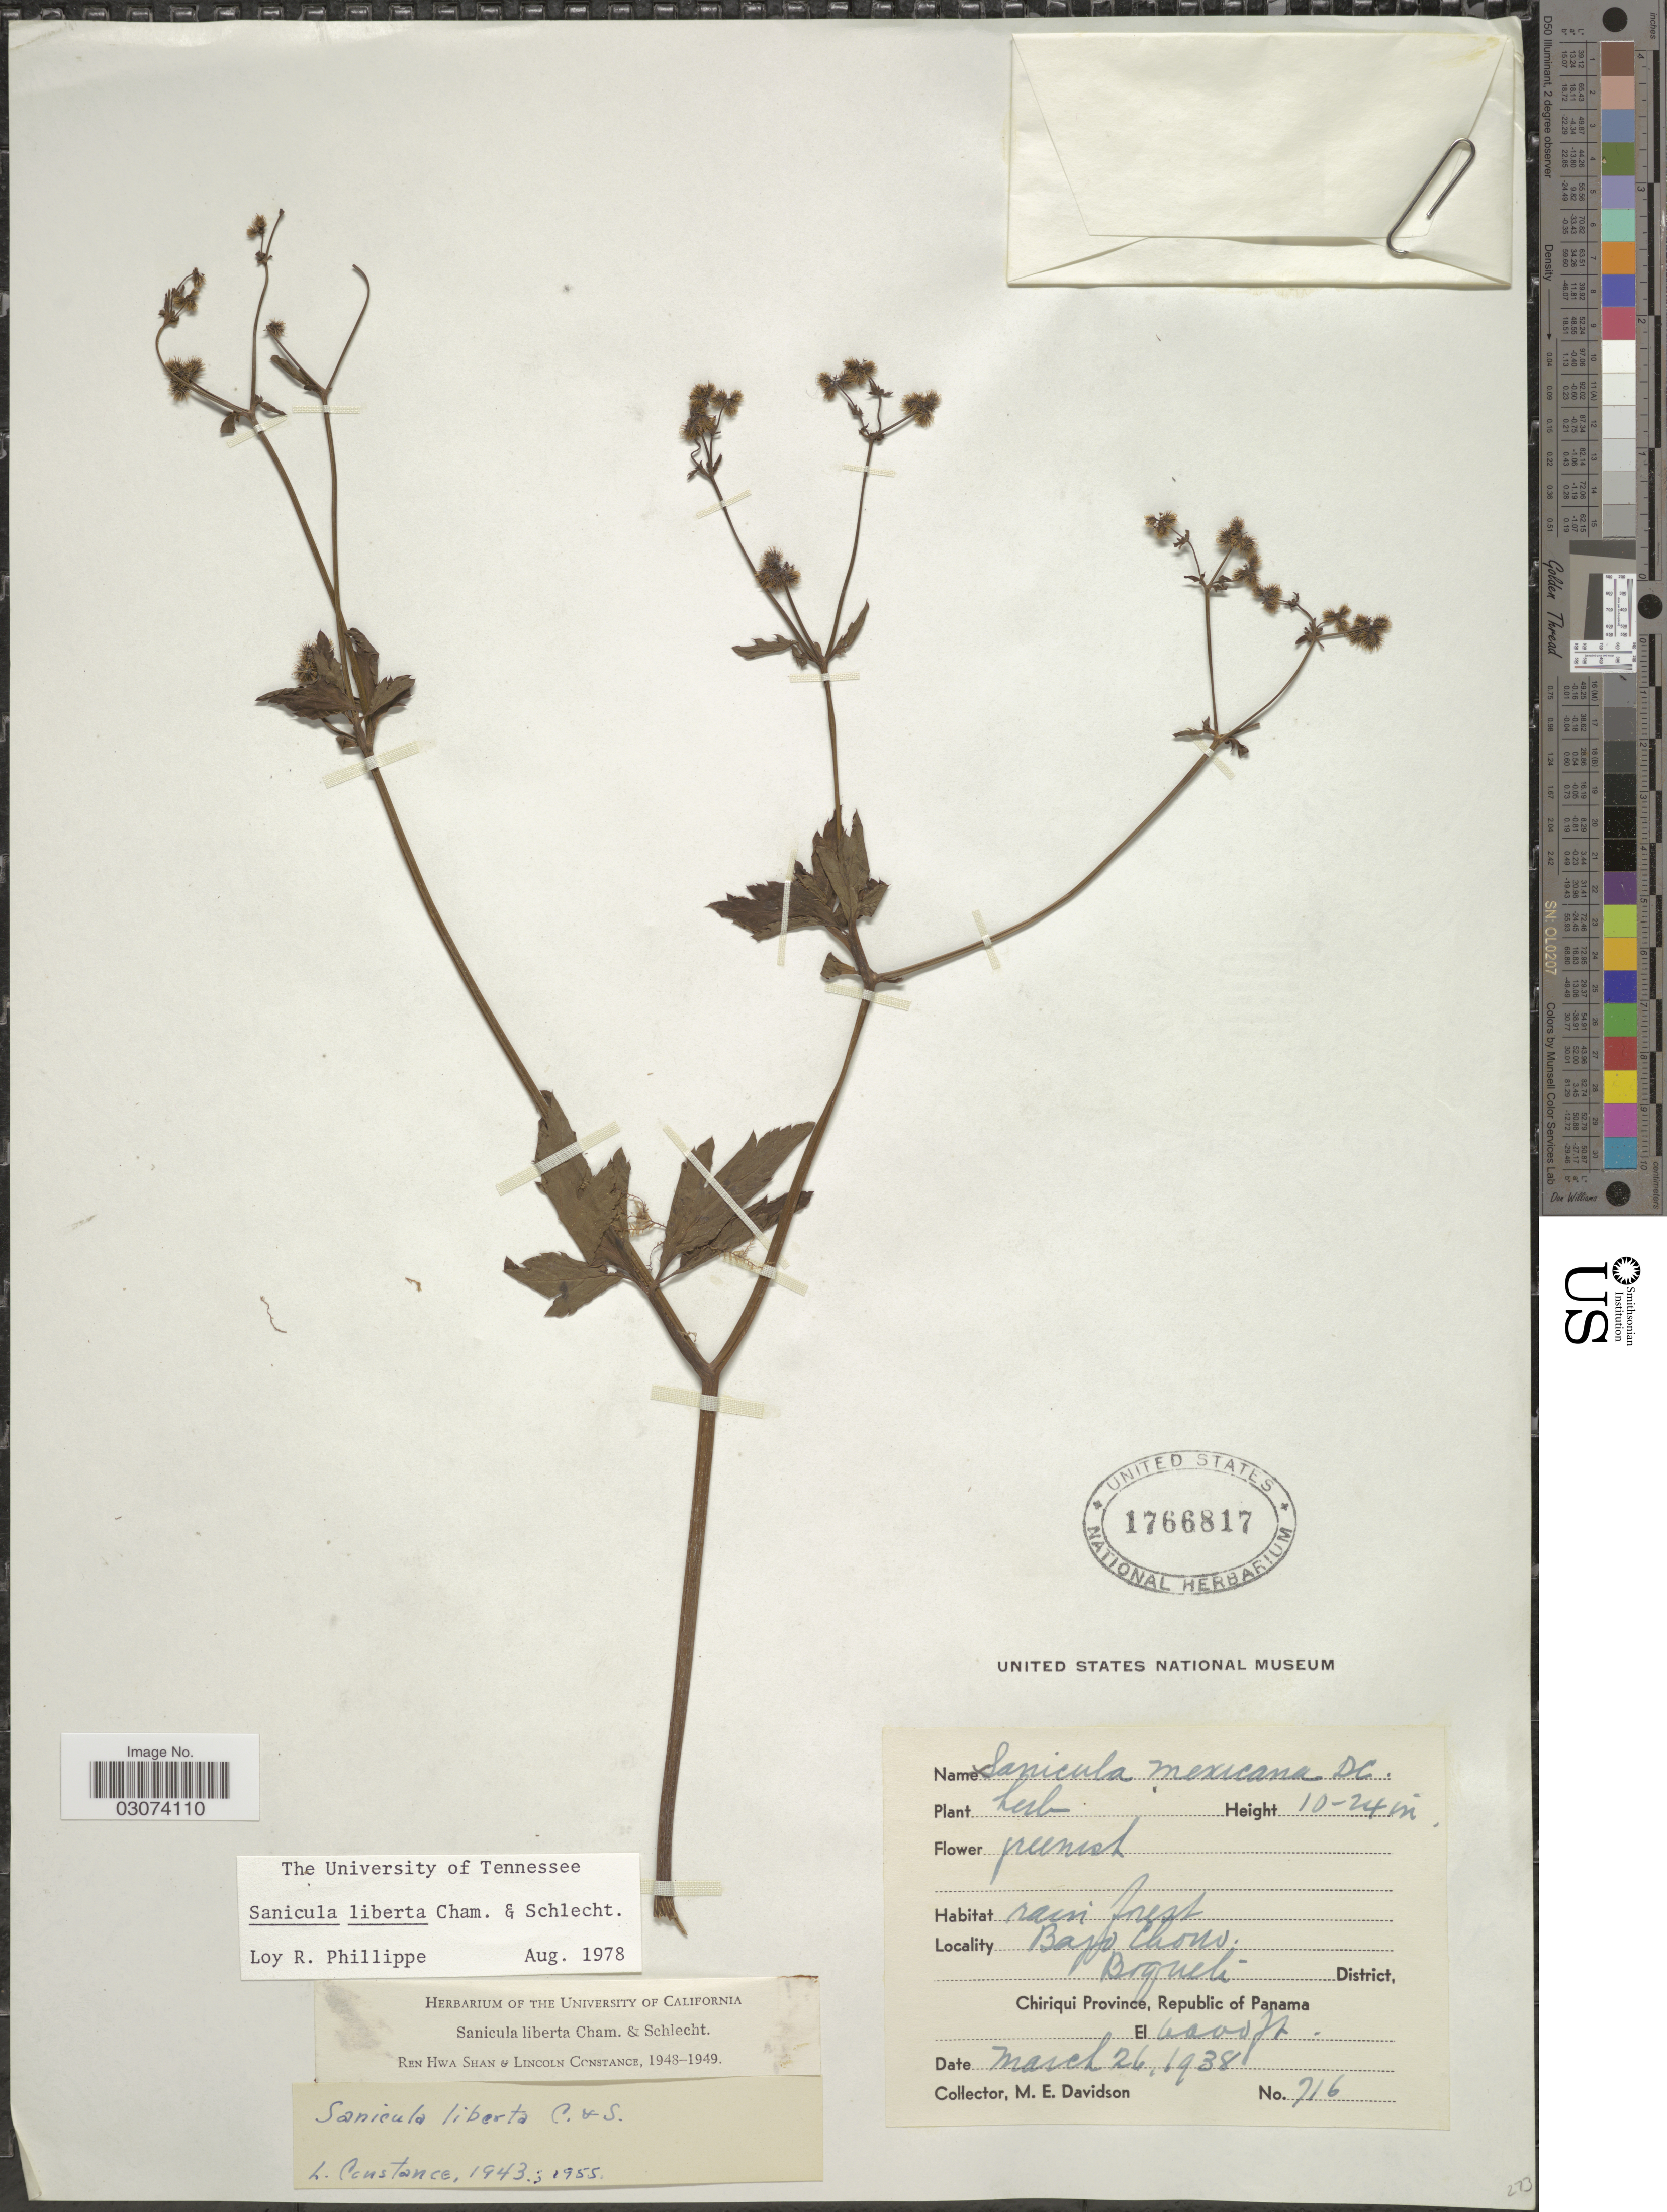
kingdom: Plantae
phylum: Tracheophyta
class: Magnoliopsida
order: Apiales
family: Apiaceae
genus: Sanicula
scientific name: Sanicula liberta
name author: Cham. & Schltdl.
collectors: M. E. Davidson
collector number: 716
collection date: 1938-03-26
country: Panama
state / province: Chiriqui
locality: Bajo Chorro. Boquete District.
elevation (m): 1829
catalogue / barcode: US 1766817